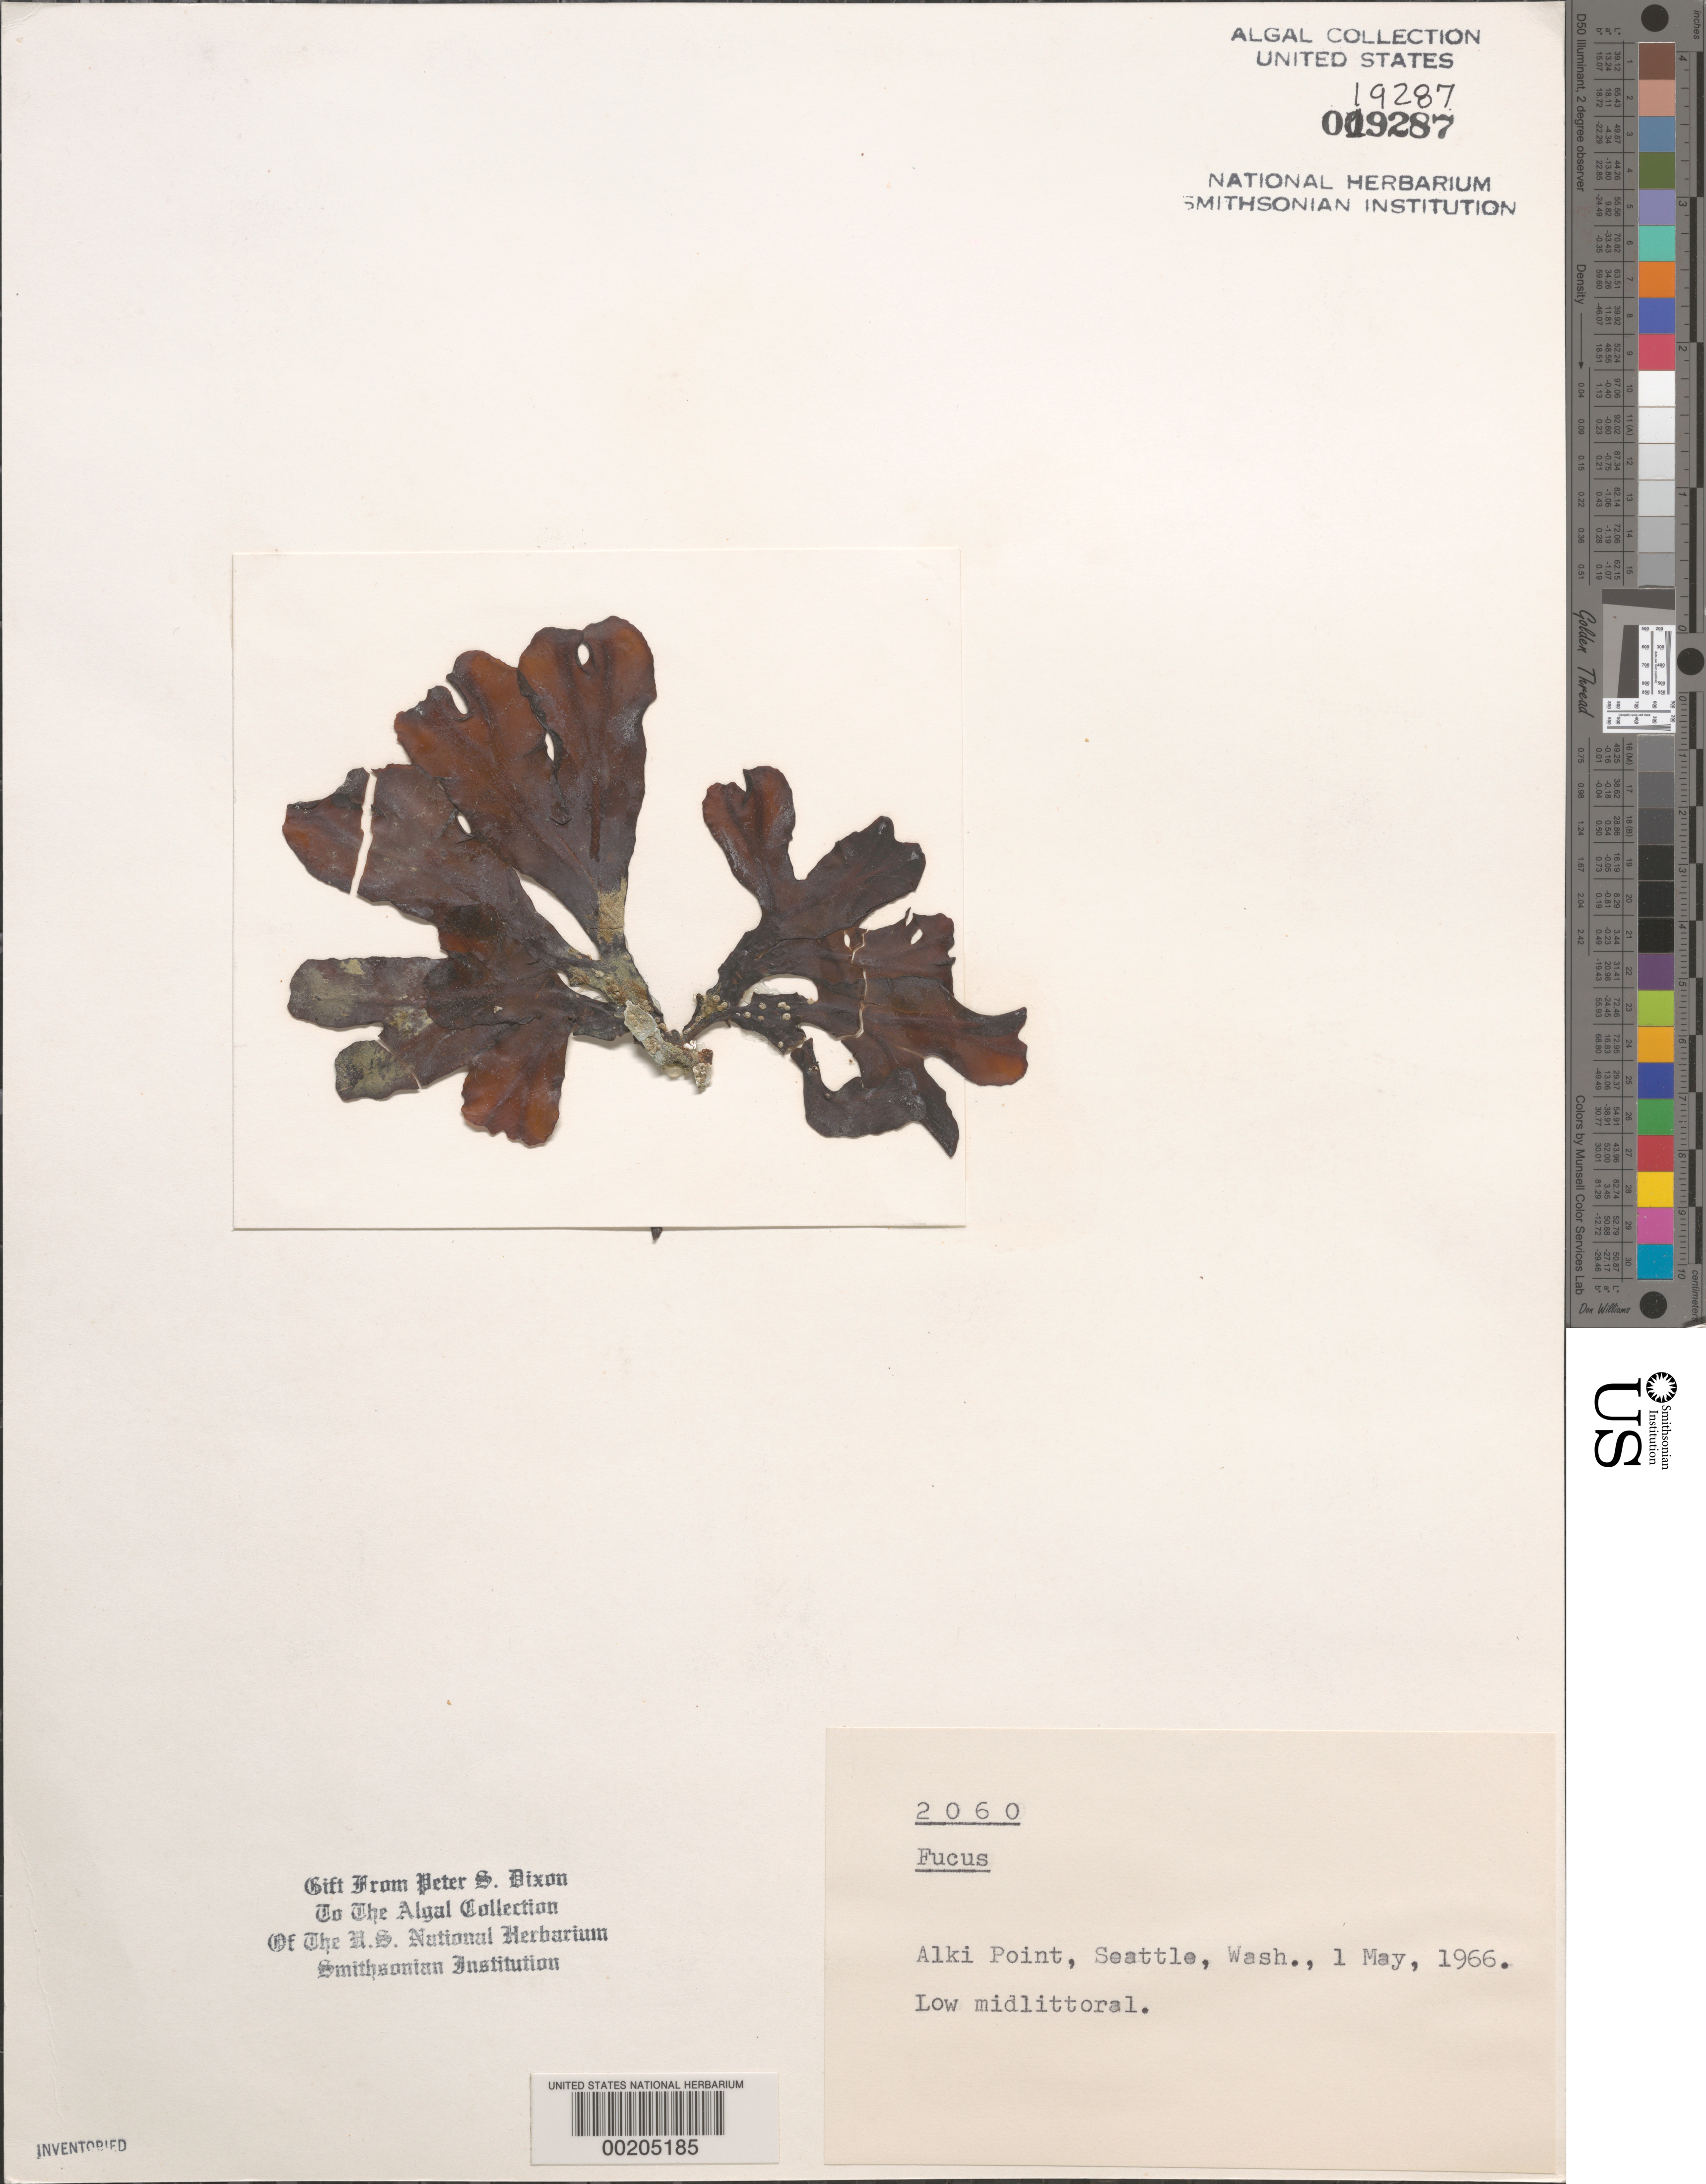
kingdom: Chromista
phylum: Ochrophyta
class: Phaeophyceae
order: Fucales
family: Fucaceae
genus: Fucus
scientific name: Fucus sp.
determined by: Dixon, P. S.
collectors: P. S. Dixon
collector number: PSD 2060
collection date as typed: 01 May 1966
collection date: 1966-05-01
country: United States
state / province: Washington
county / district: King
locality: Alki Point, Seattle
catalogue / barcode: US 19287